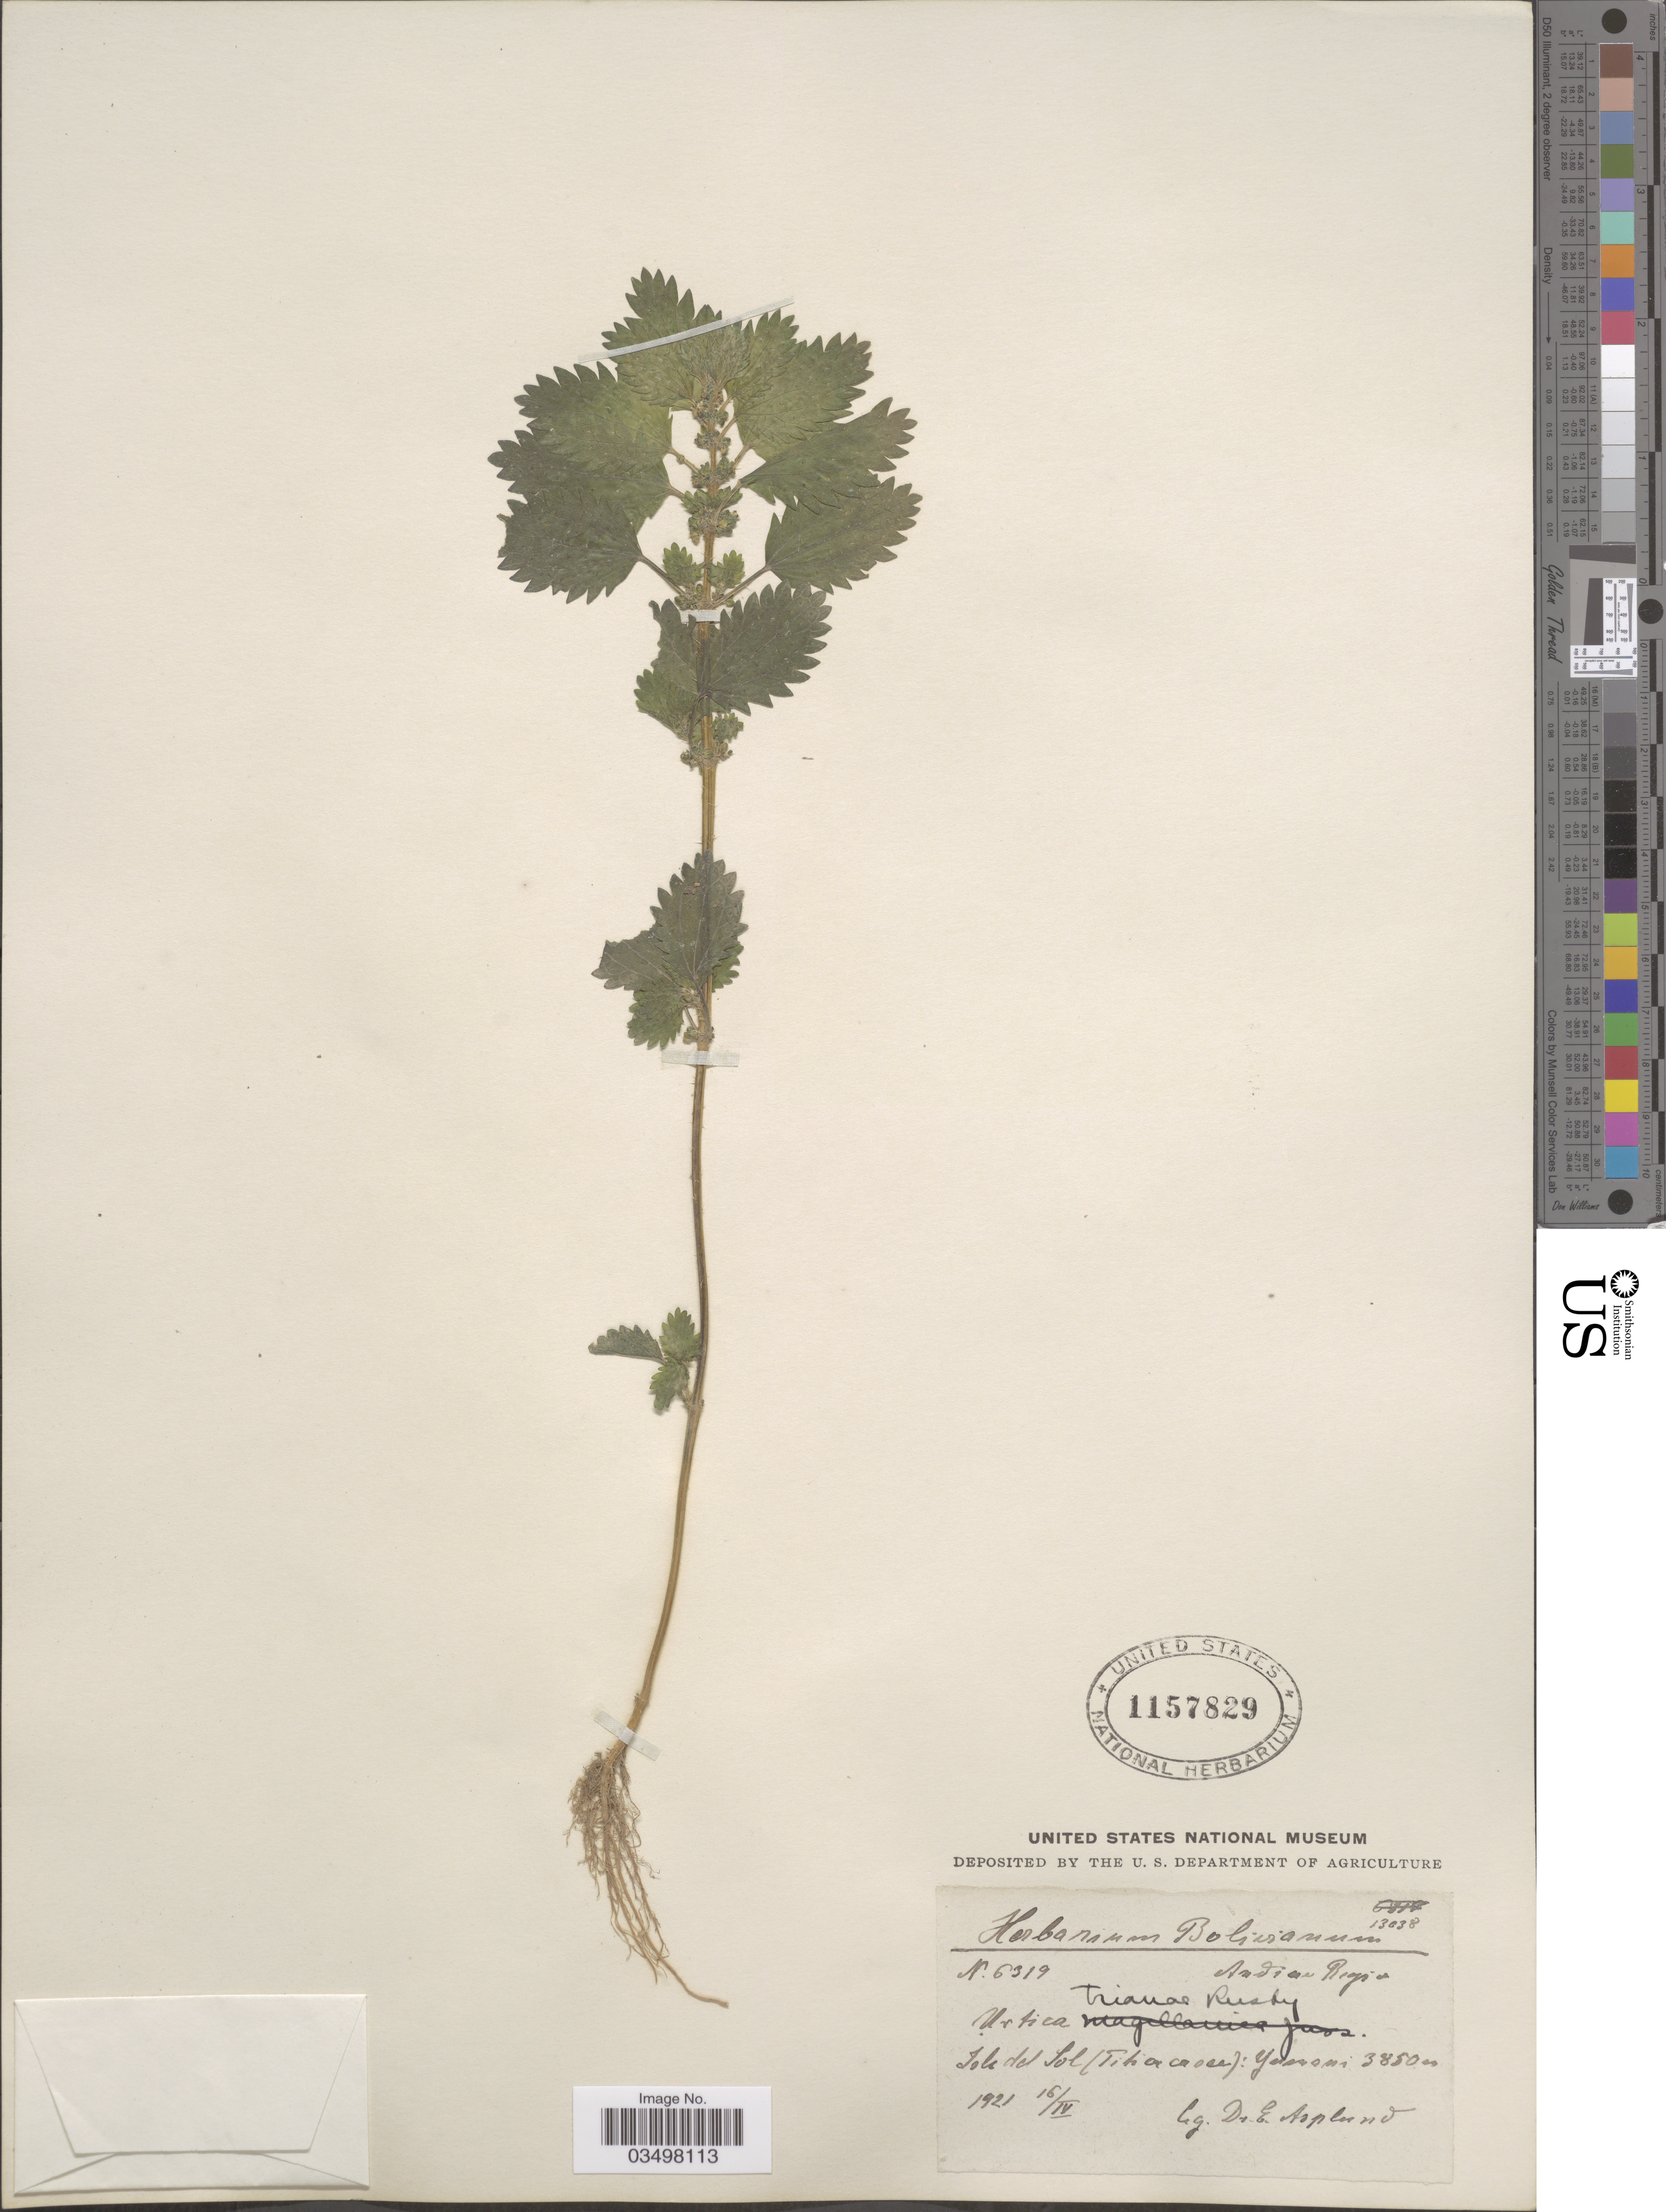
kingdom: Plantae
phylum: Tracheophyta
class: Magnoliopsida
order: Rosales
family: Urticaceae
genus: Urtica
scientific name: Urtica urens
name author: L.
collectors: E. Asplund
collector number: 6319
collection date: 1921-04-16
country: Bolivia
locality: Andine Region. Isle del Sol (Titicacasee): Yamani.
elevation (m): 3850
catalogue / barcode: US 1157829